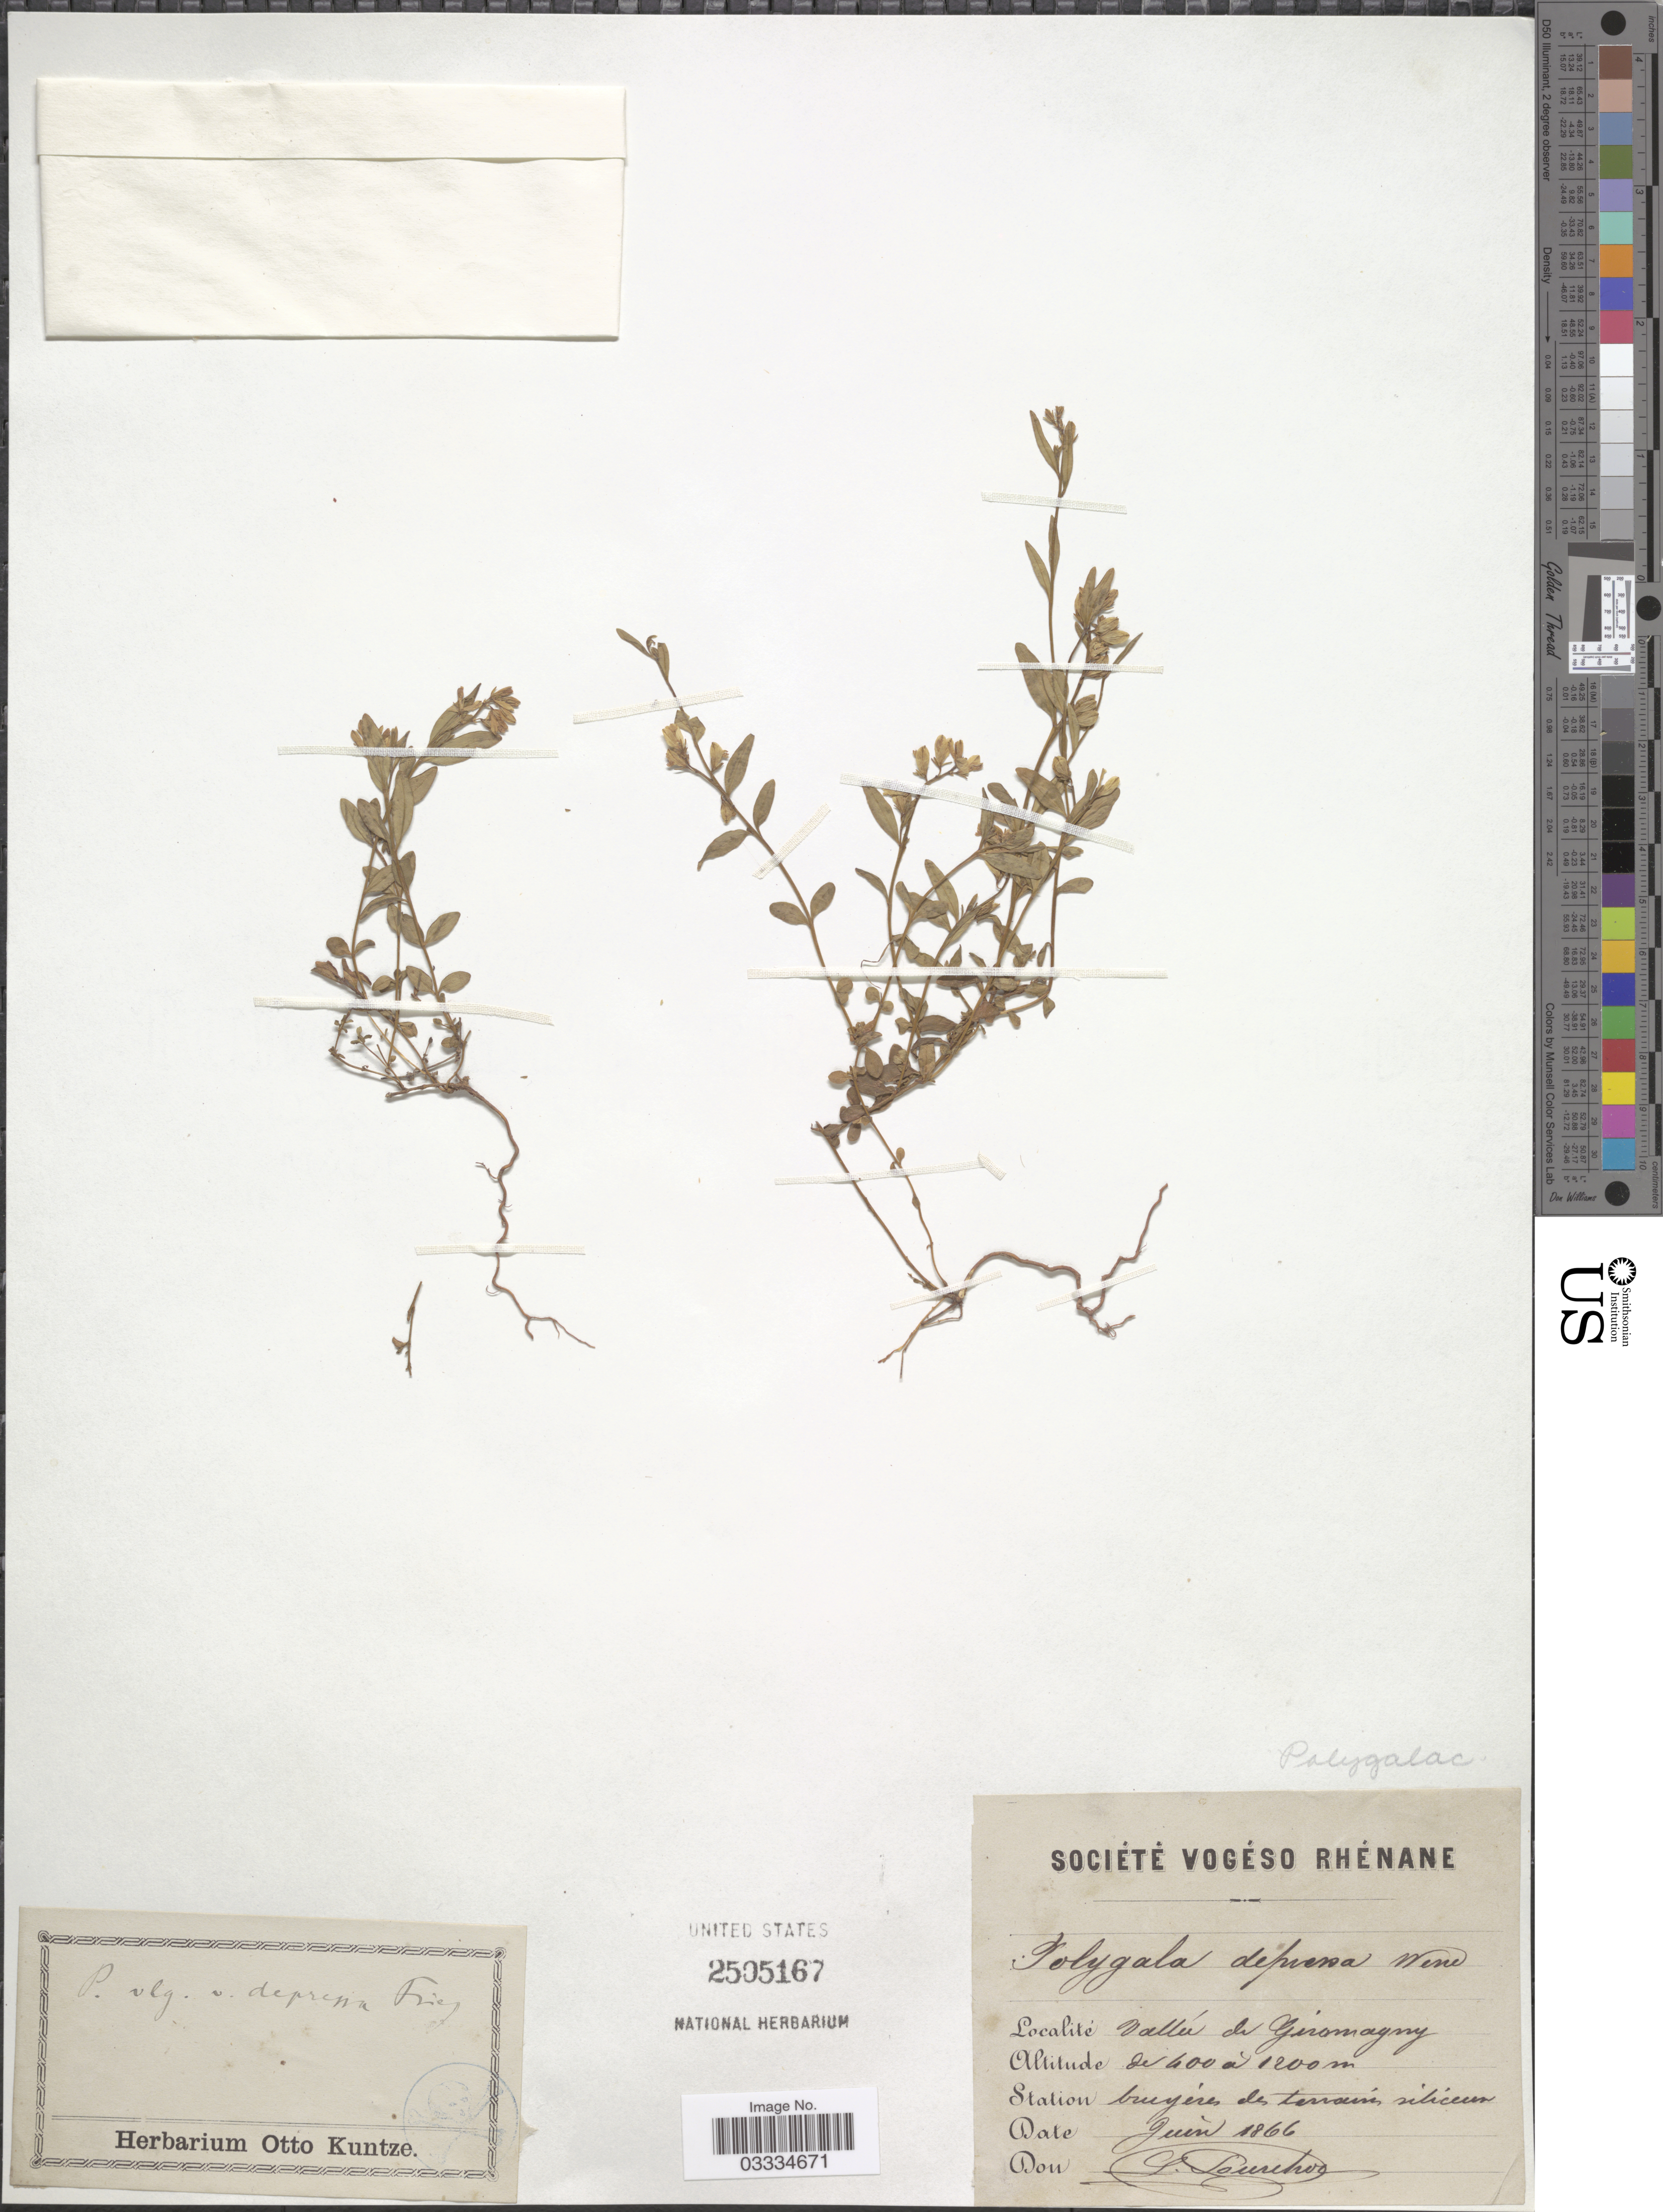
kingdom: Plantae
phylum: Tracheophyta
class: Magnoliopsida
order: Fabales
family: Polygalaceae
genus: Polygala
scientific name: Polygala depressa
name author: Wender.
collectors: L. Pourchot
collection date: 1866-06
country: France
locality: Vallée de Giromagny.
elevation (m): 600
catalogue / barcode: US 2505167